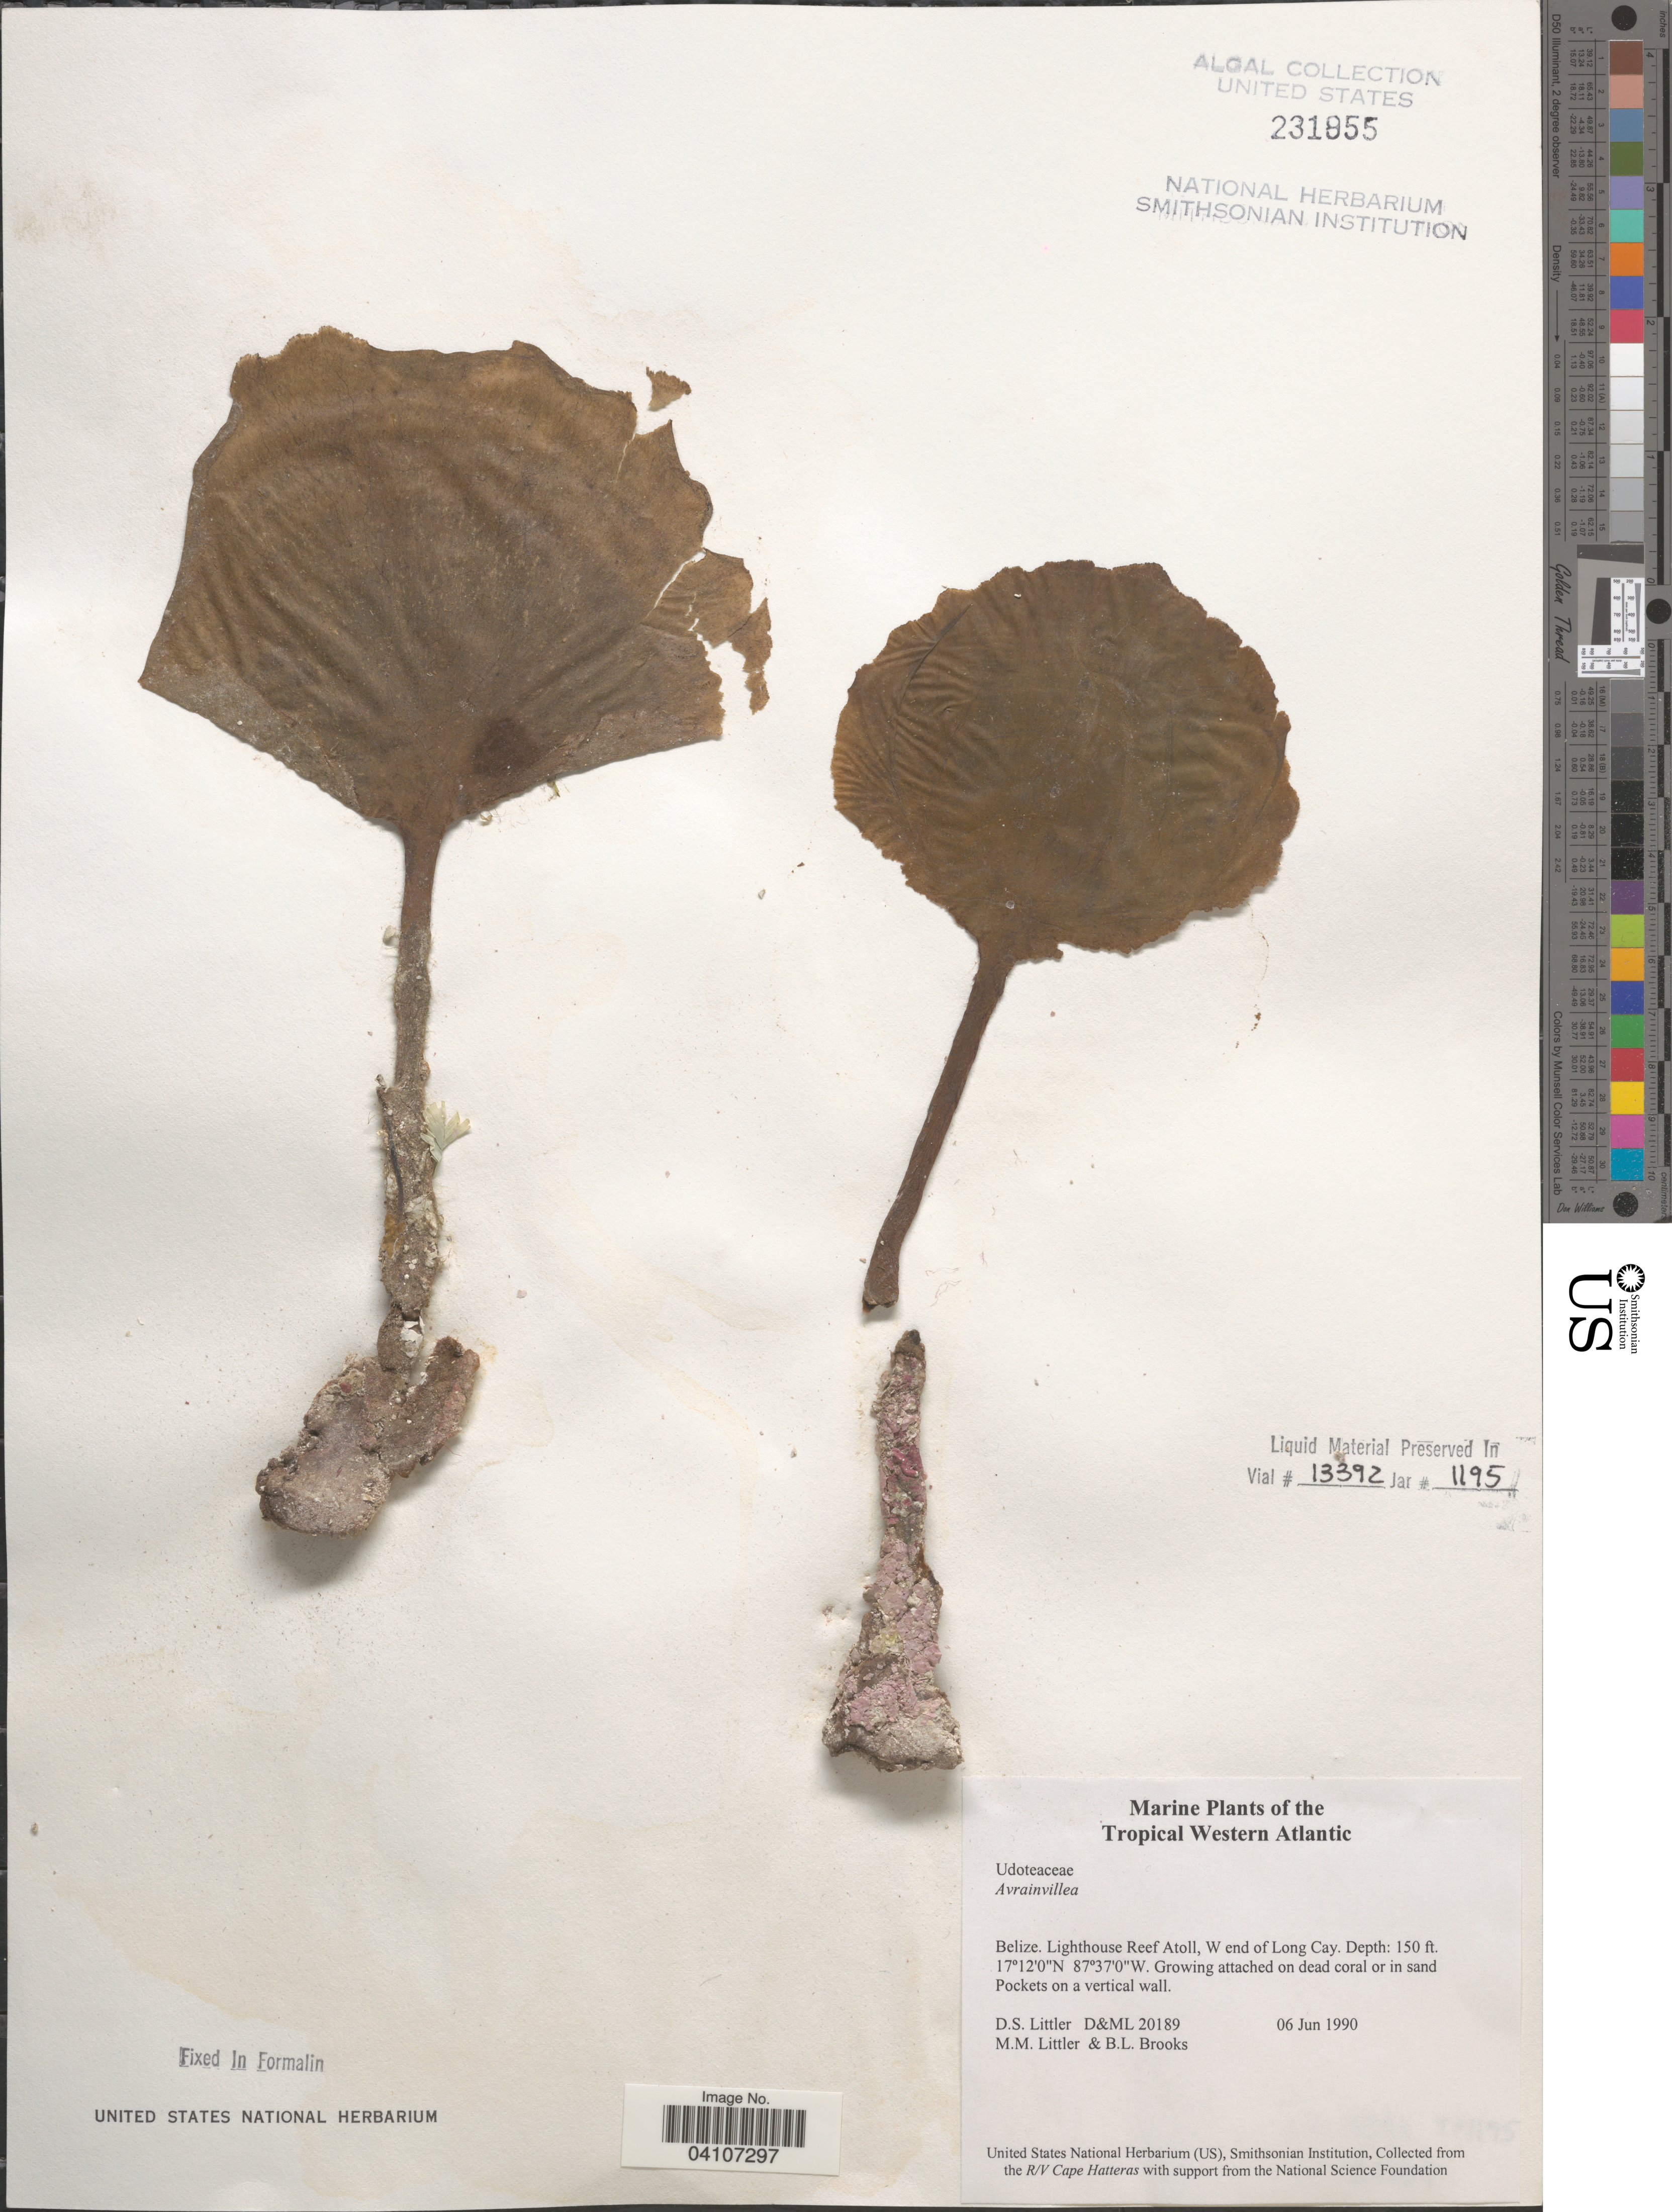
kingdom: Plantae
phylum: Chlorophyta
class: Ulvophyceae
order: Bryopsidales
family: Dichotomosiphonaceae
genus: Avrainvillea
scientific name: Avrainvillea sp.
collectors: D. S. Littler & B. Brooks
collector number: D&ML20189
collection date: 1990-06-06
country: Belize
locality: Tropical Western Atlantic. Lighthouse Reef Atoll, W end of Long Cay.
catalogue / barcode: US 231955